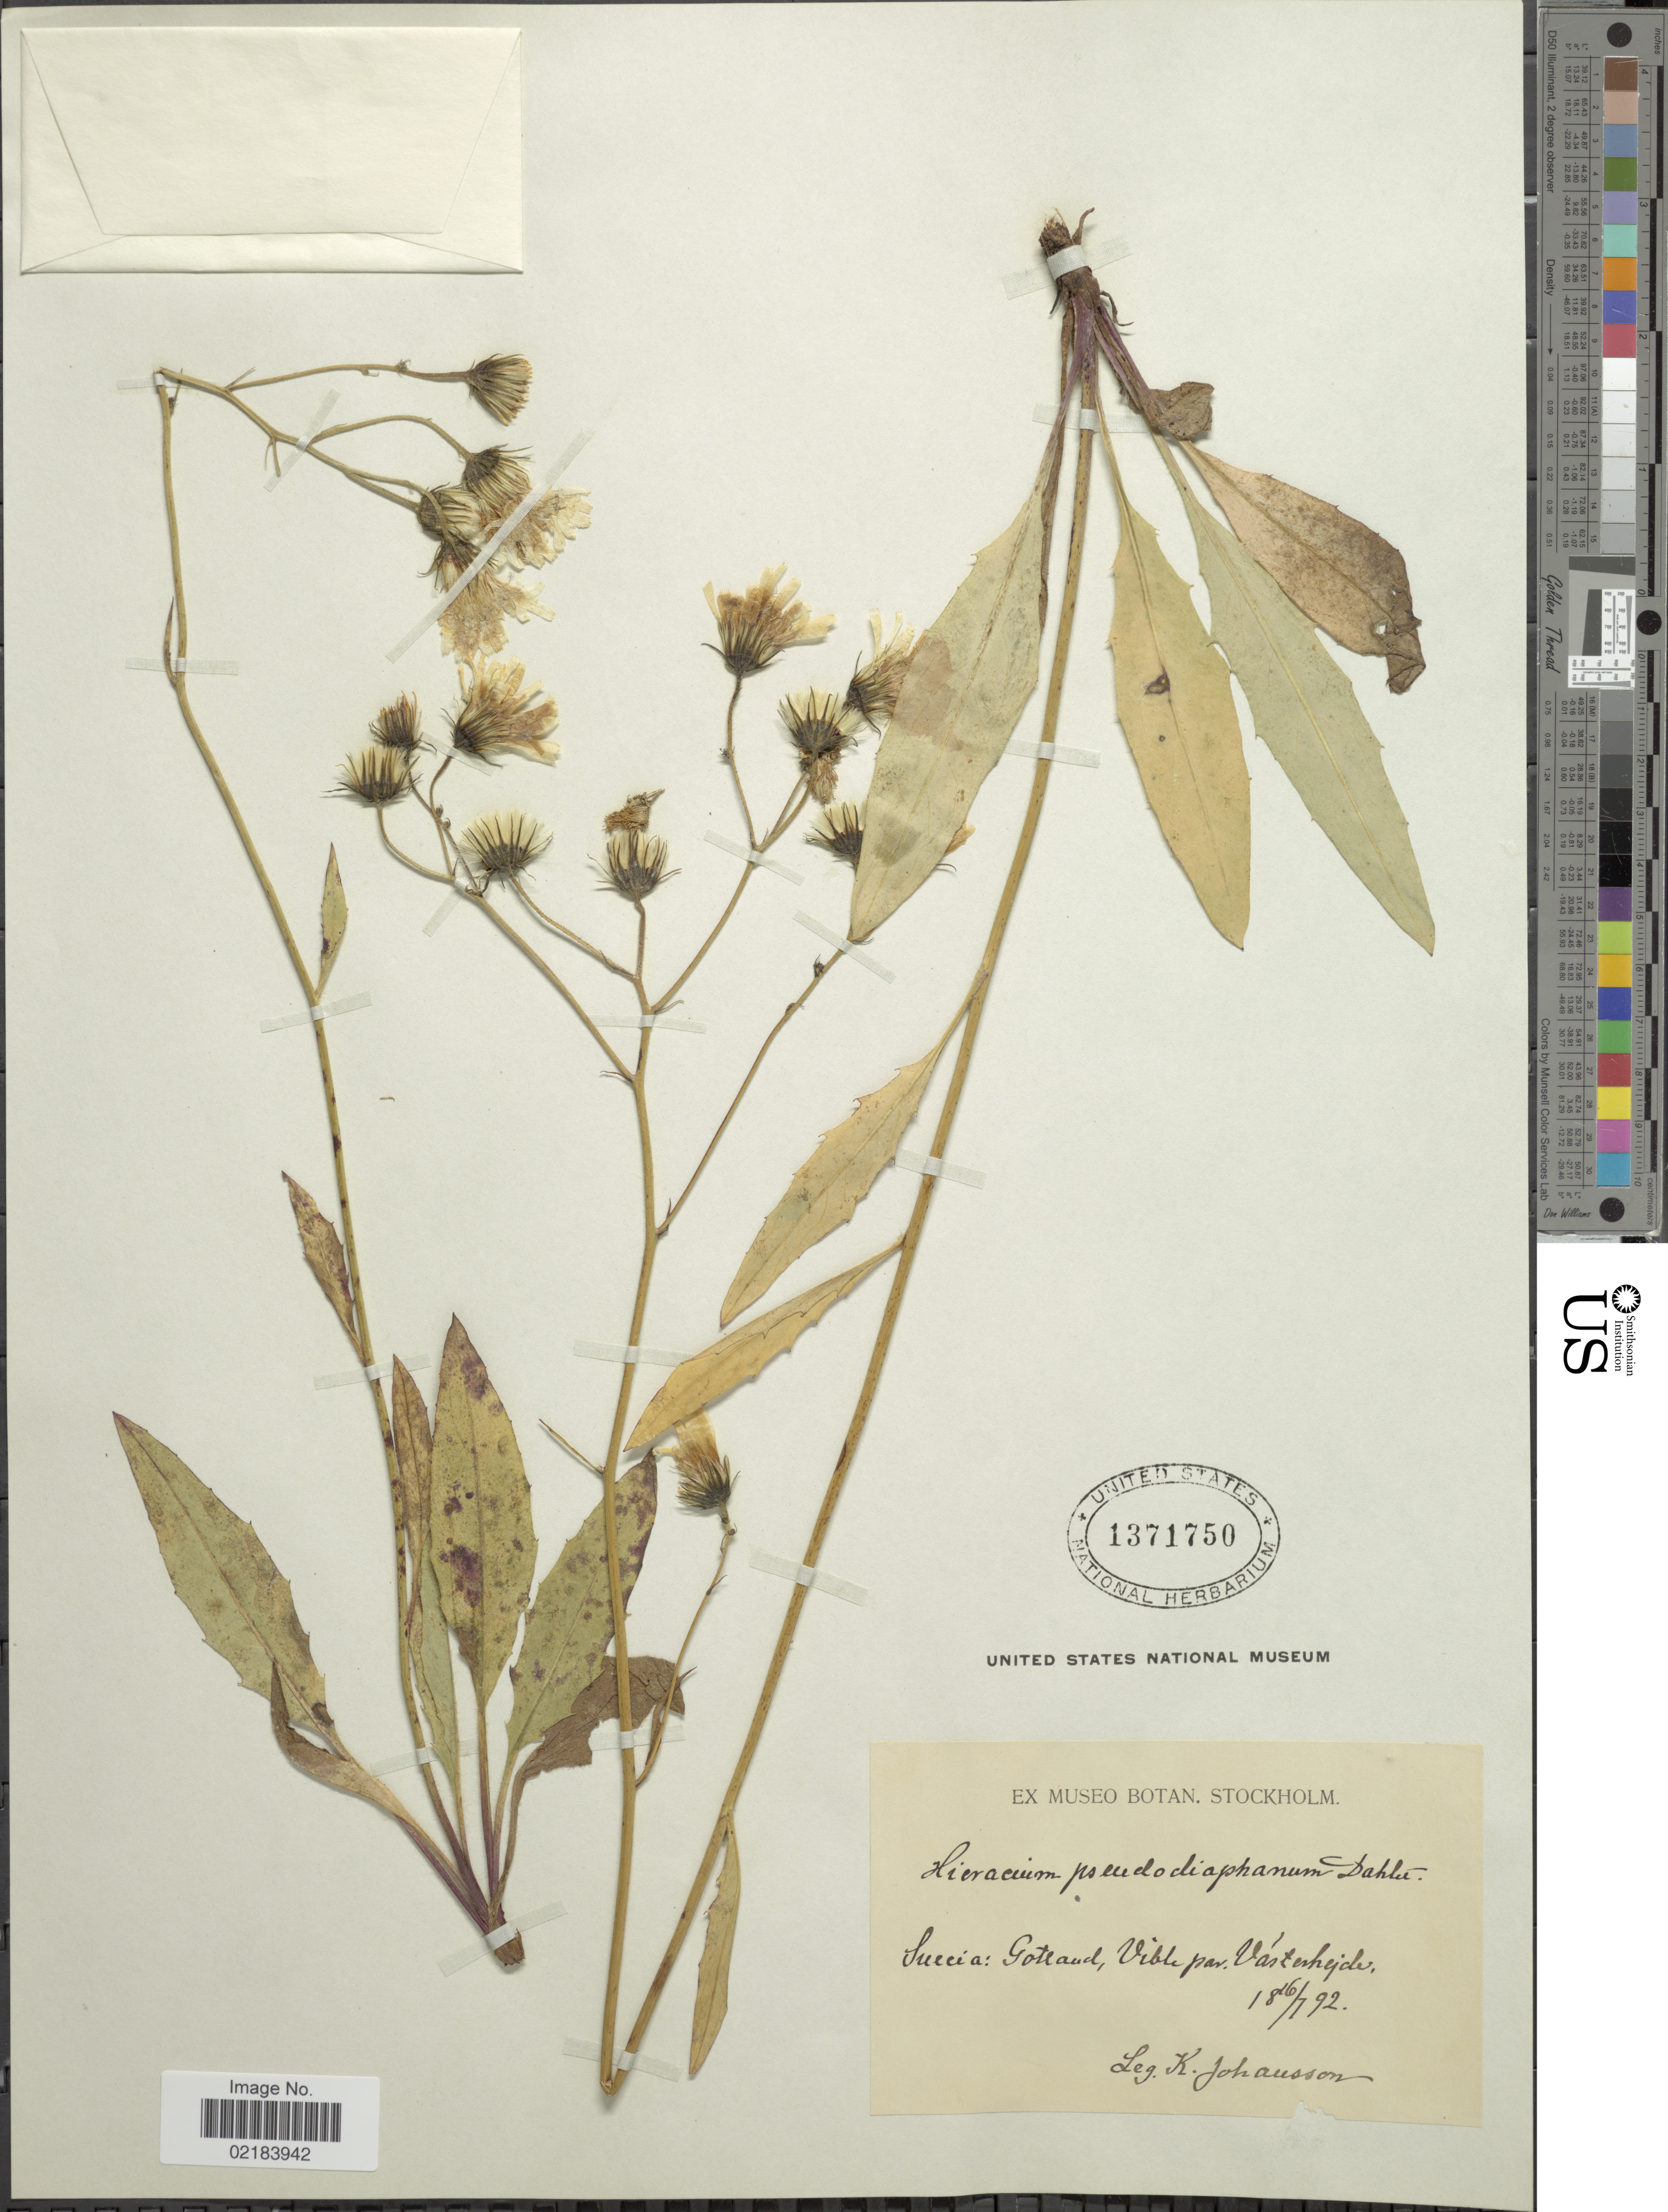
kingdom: Plantae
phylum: Tracheophyta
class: Magnoliopsida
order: Asterales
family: Asteraceae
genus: Hieracium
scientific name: Hieracium lachenalii subsp. pseudodiaphanum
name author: (Dahlst.) Zahn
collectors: K. Johansson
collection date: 1892-07-16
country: Sweden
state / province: Gotland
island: Gotland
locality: Vasterhejde.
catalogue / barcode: US 1371750